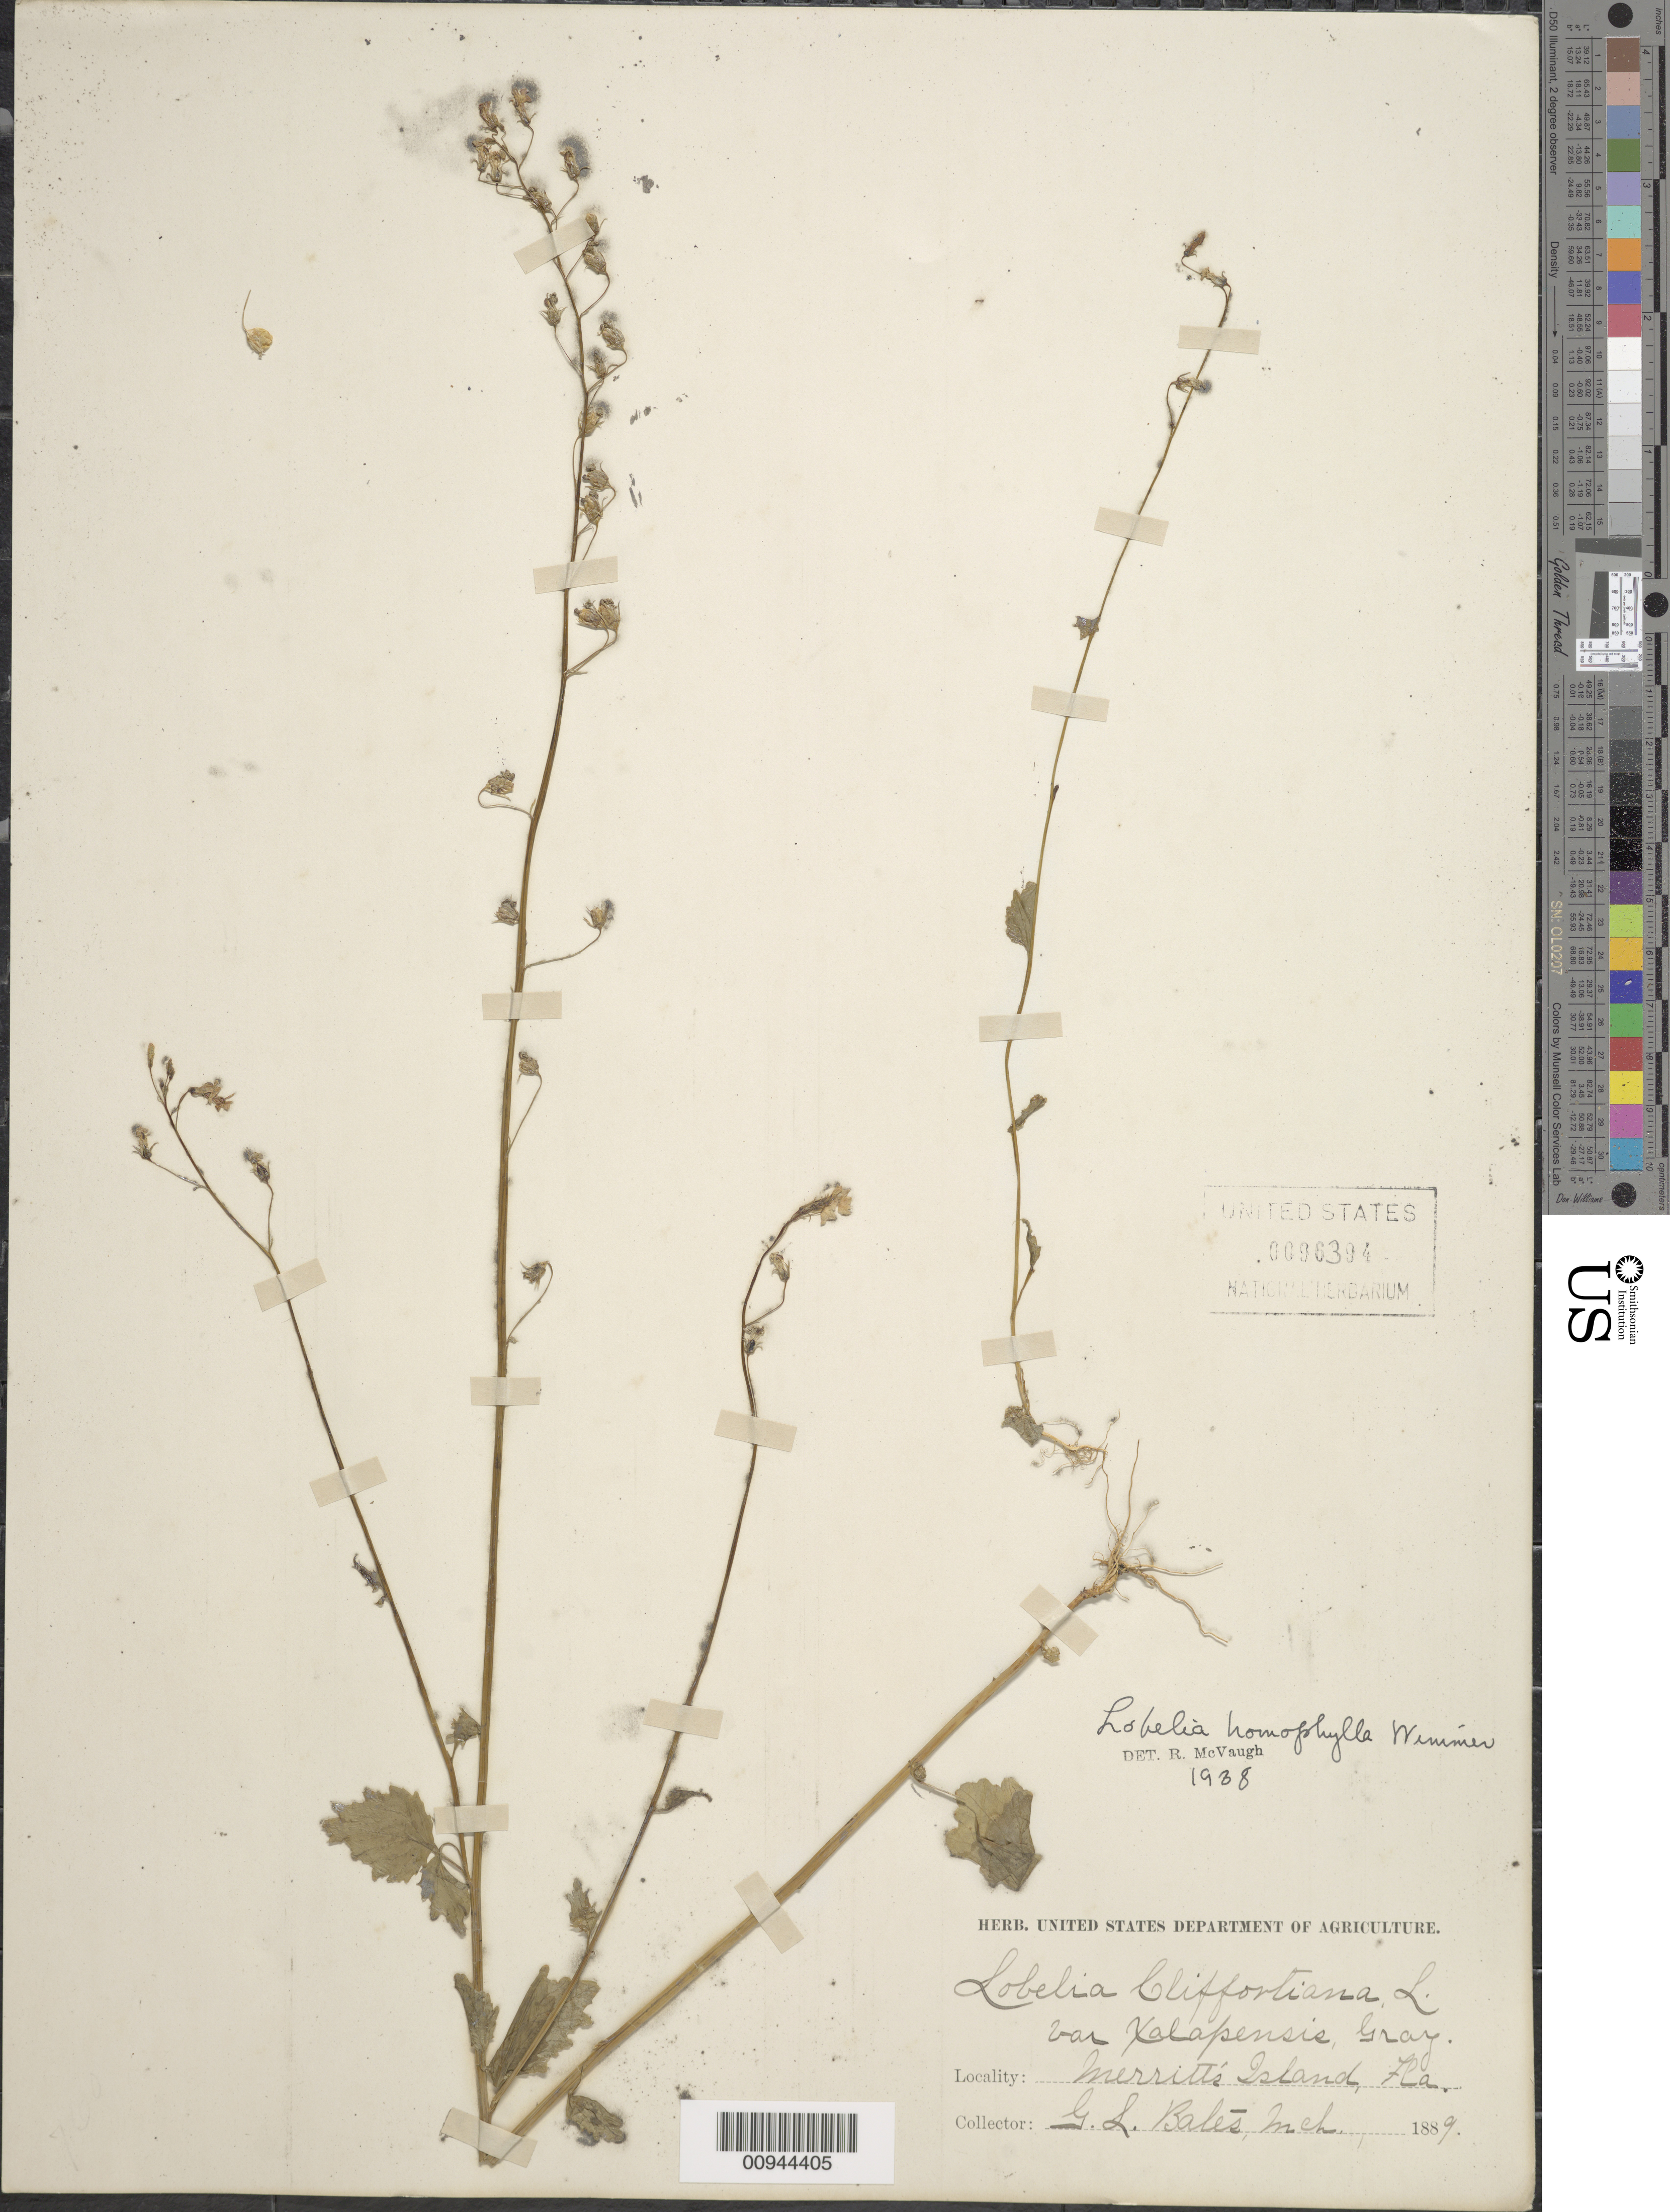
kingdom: Plantae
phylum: Tracheophyta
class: Magnoliopsida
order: Asterales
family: Campanulaceae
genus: Lobelia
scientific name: Lobelia homophylla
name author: E. Wimm.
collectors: G. Bates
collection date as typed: March 1889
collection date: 1889-03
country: United States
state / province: Florida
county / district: Brevard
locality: Merritts island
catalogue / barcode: US 96394